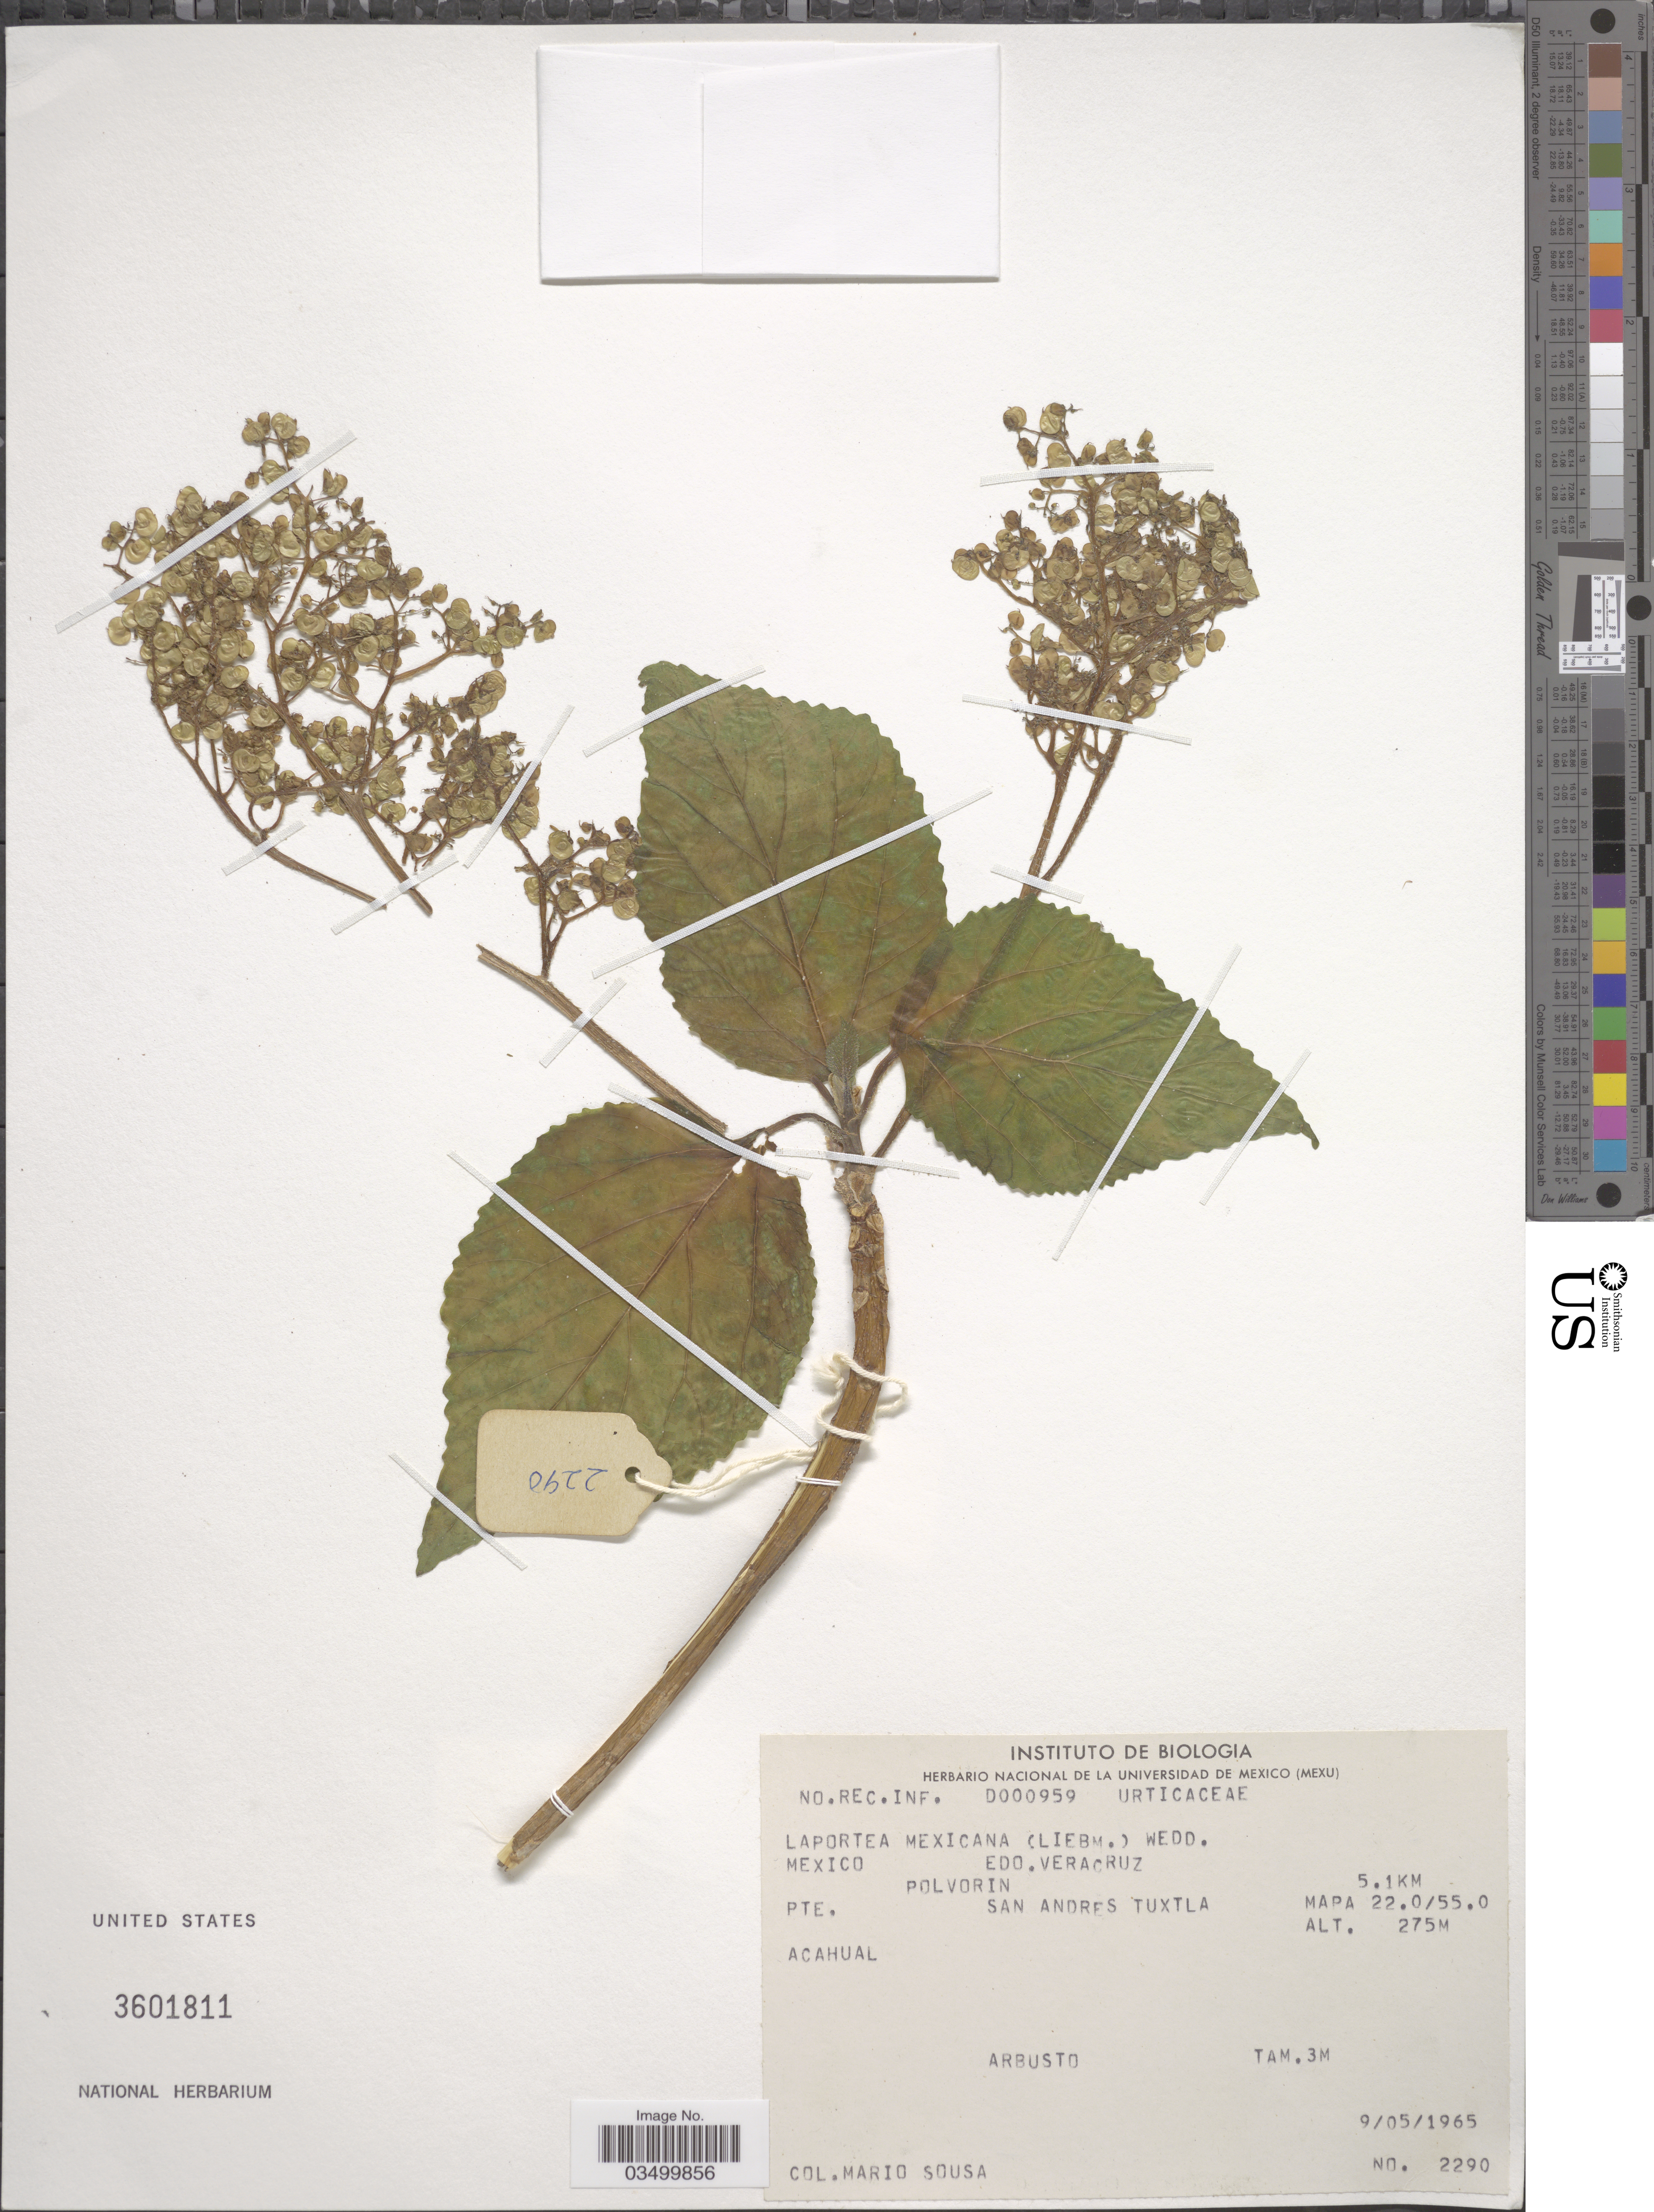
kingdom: Plantae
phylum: Tracheophyta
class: Magnoliopsida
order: Rosales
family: Urticaceae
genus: Discocnide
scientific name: Discocnide mexicana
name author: (Liebm.) Chew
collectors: M. Sousa S.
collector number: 2290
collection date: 1965-05-09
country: Mexico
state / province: Veracruz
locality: Edo.Veracruz. Polvorin 5.1Km. Pte. San Andres Tuxtla. Mapa 22.0/55.0.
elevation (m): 275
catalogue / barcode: US 3601811